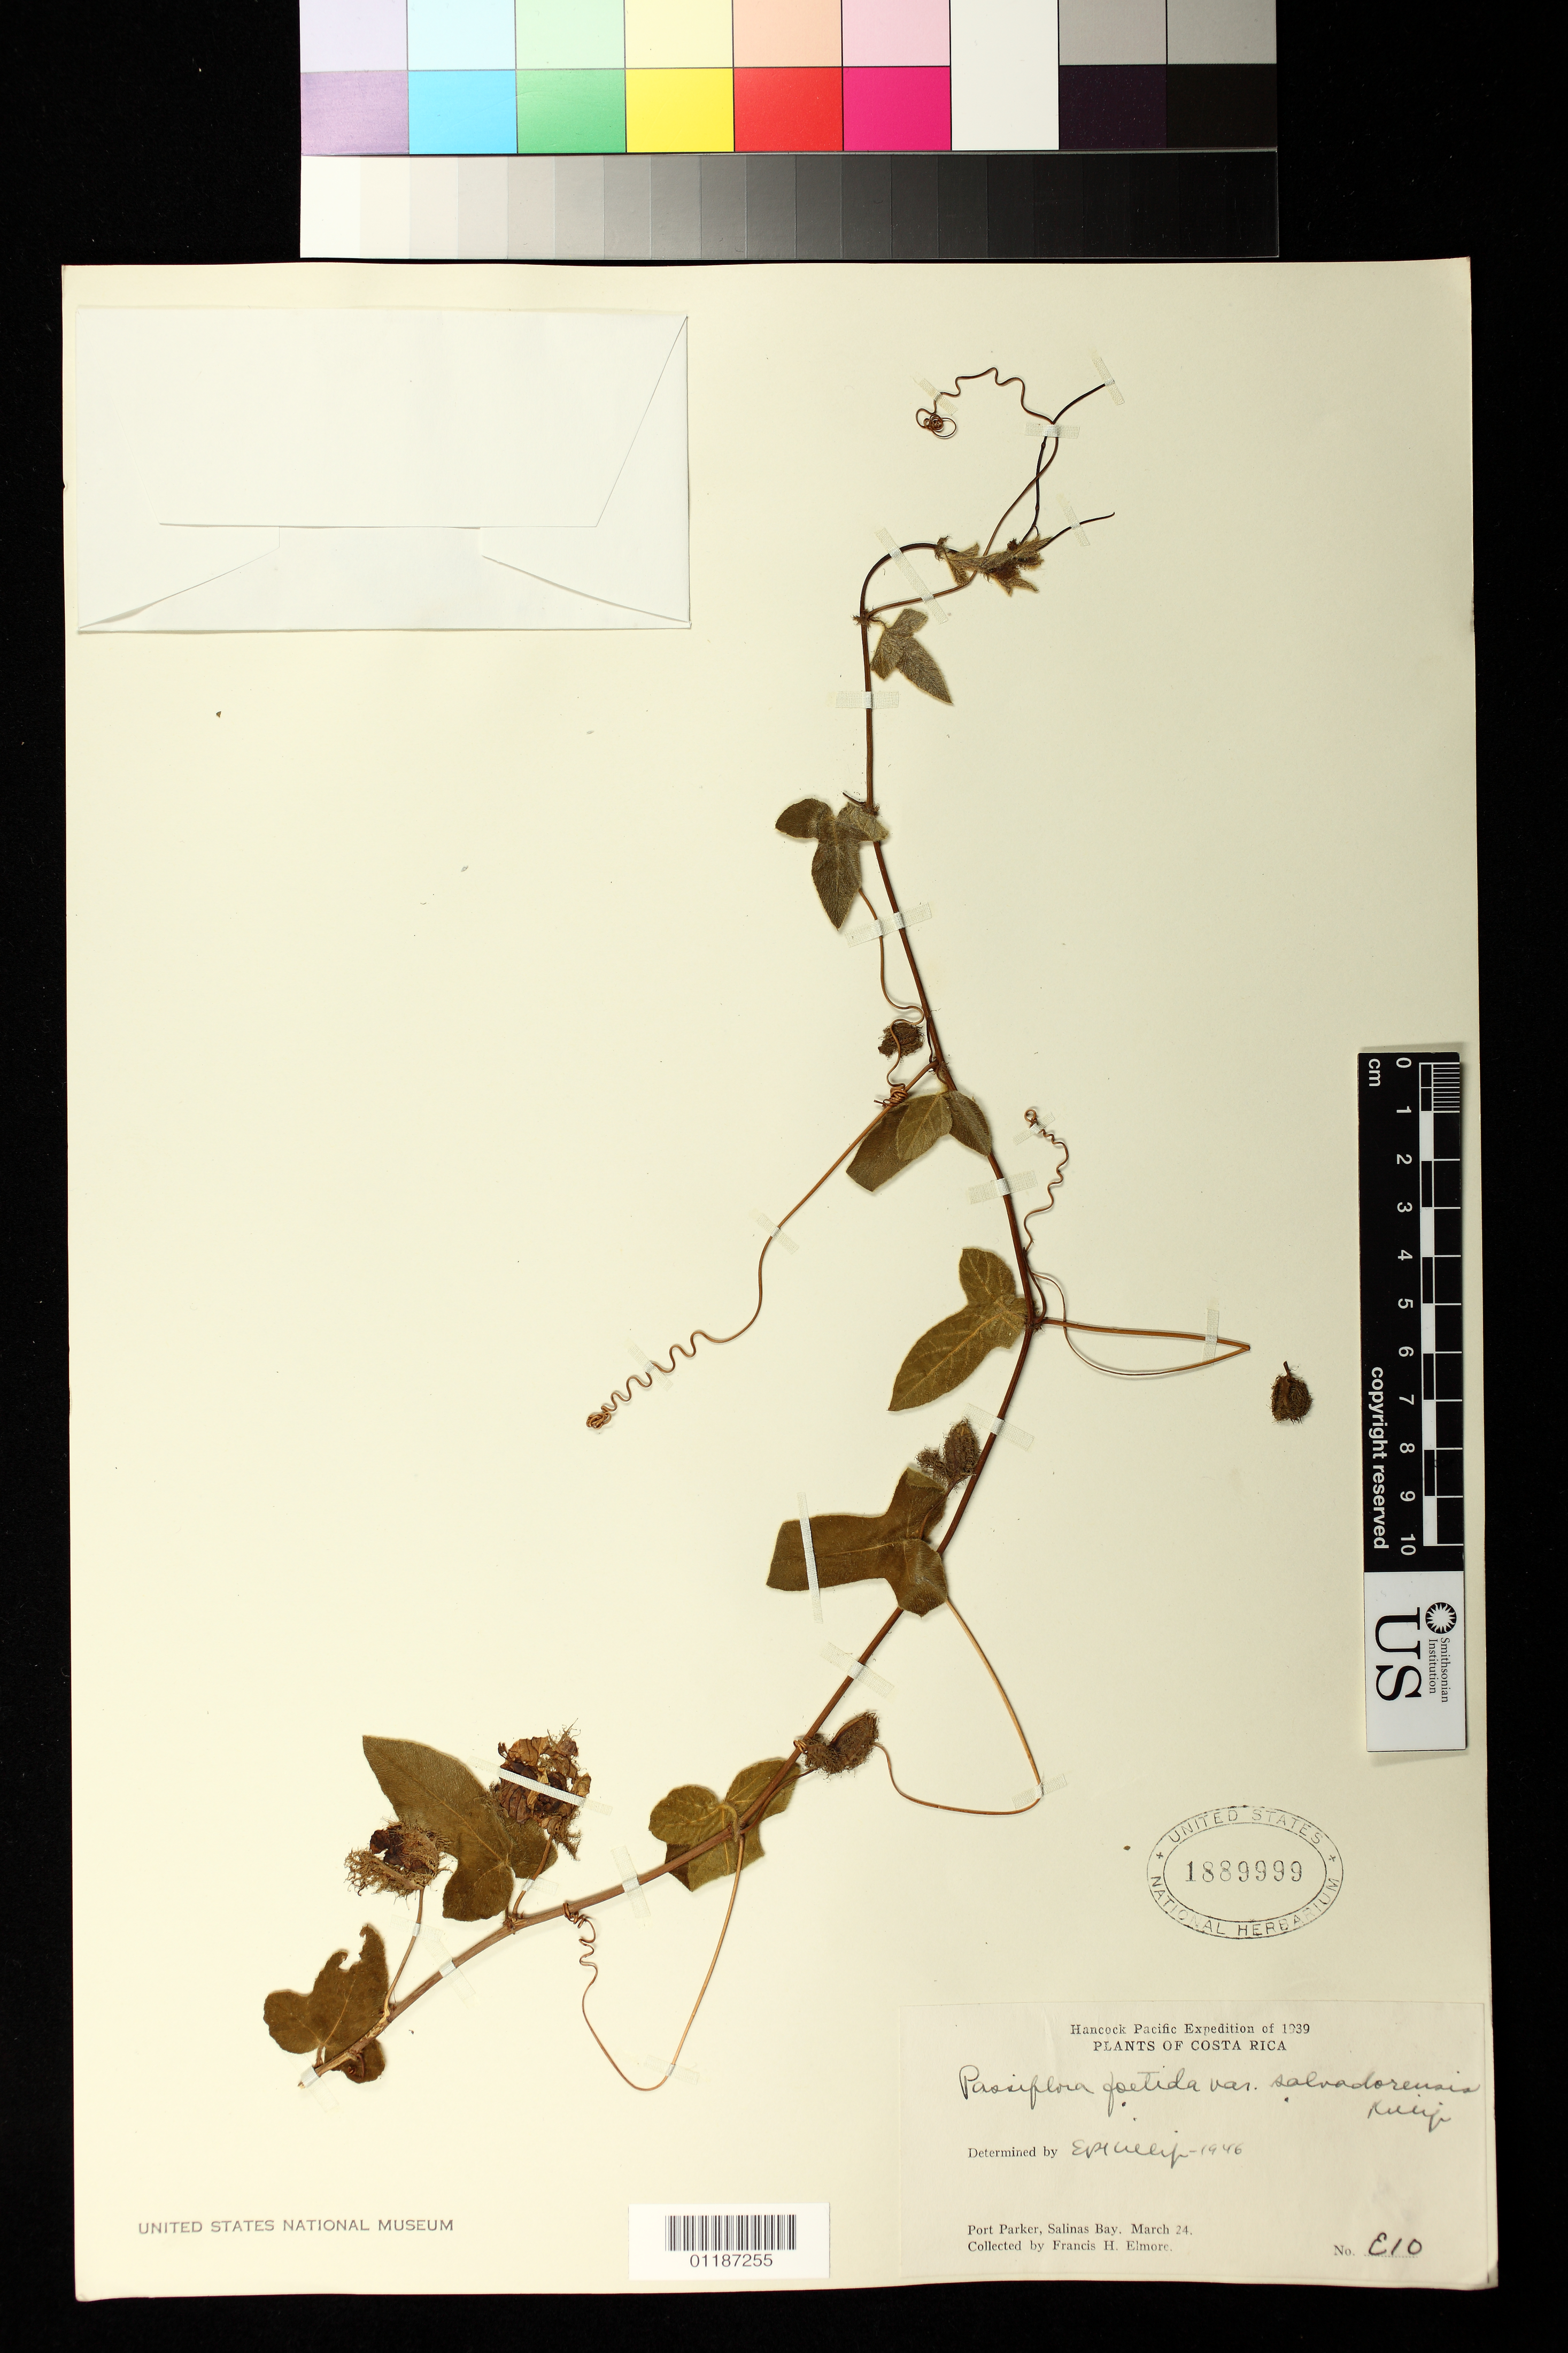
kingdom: Plantae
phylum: Tracheophyta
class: Magnoliopsida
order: Malpighiales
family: Passifloraceae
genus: Passiflora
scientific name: Passiflora foetida var. salvadorensis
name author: Killip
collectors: F. H. Elmore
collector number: E10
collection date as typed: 24 Mar 1939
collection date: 1939-03-24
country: Costa Rica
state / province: Guanacaste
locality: Port Parker, Salinas Bay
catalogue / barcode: US 1889999